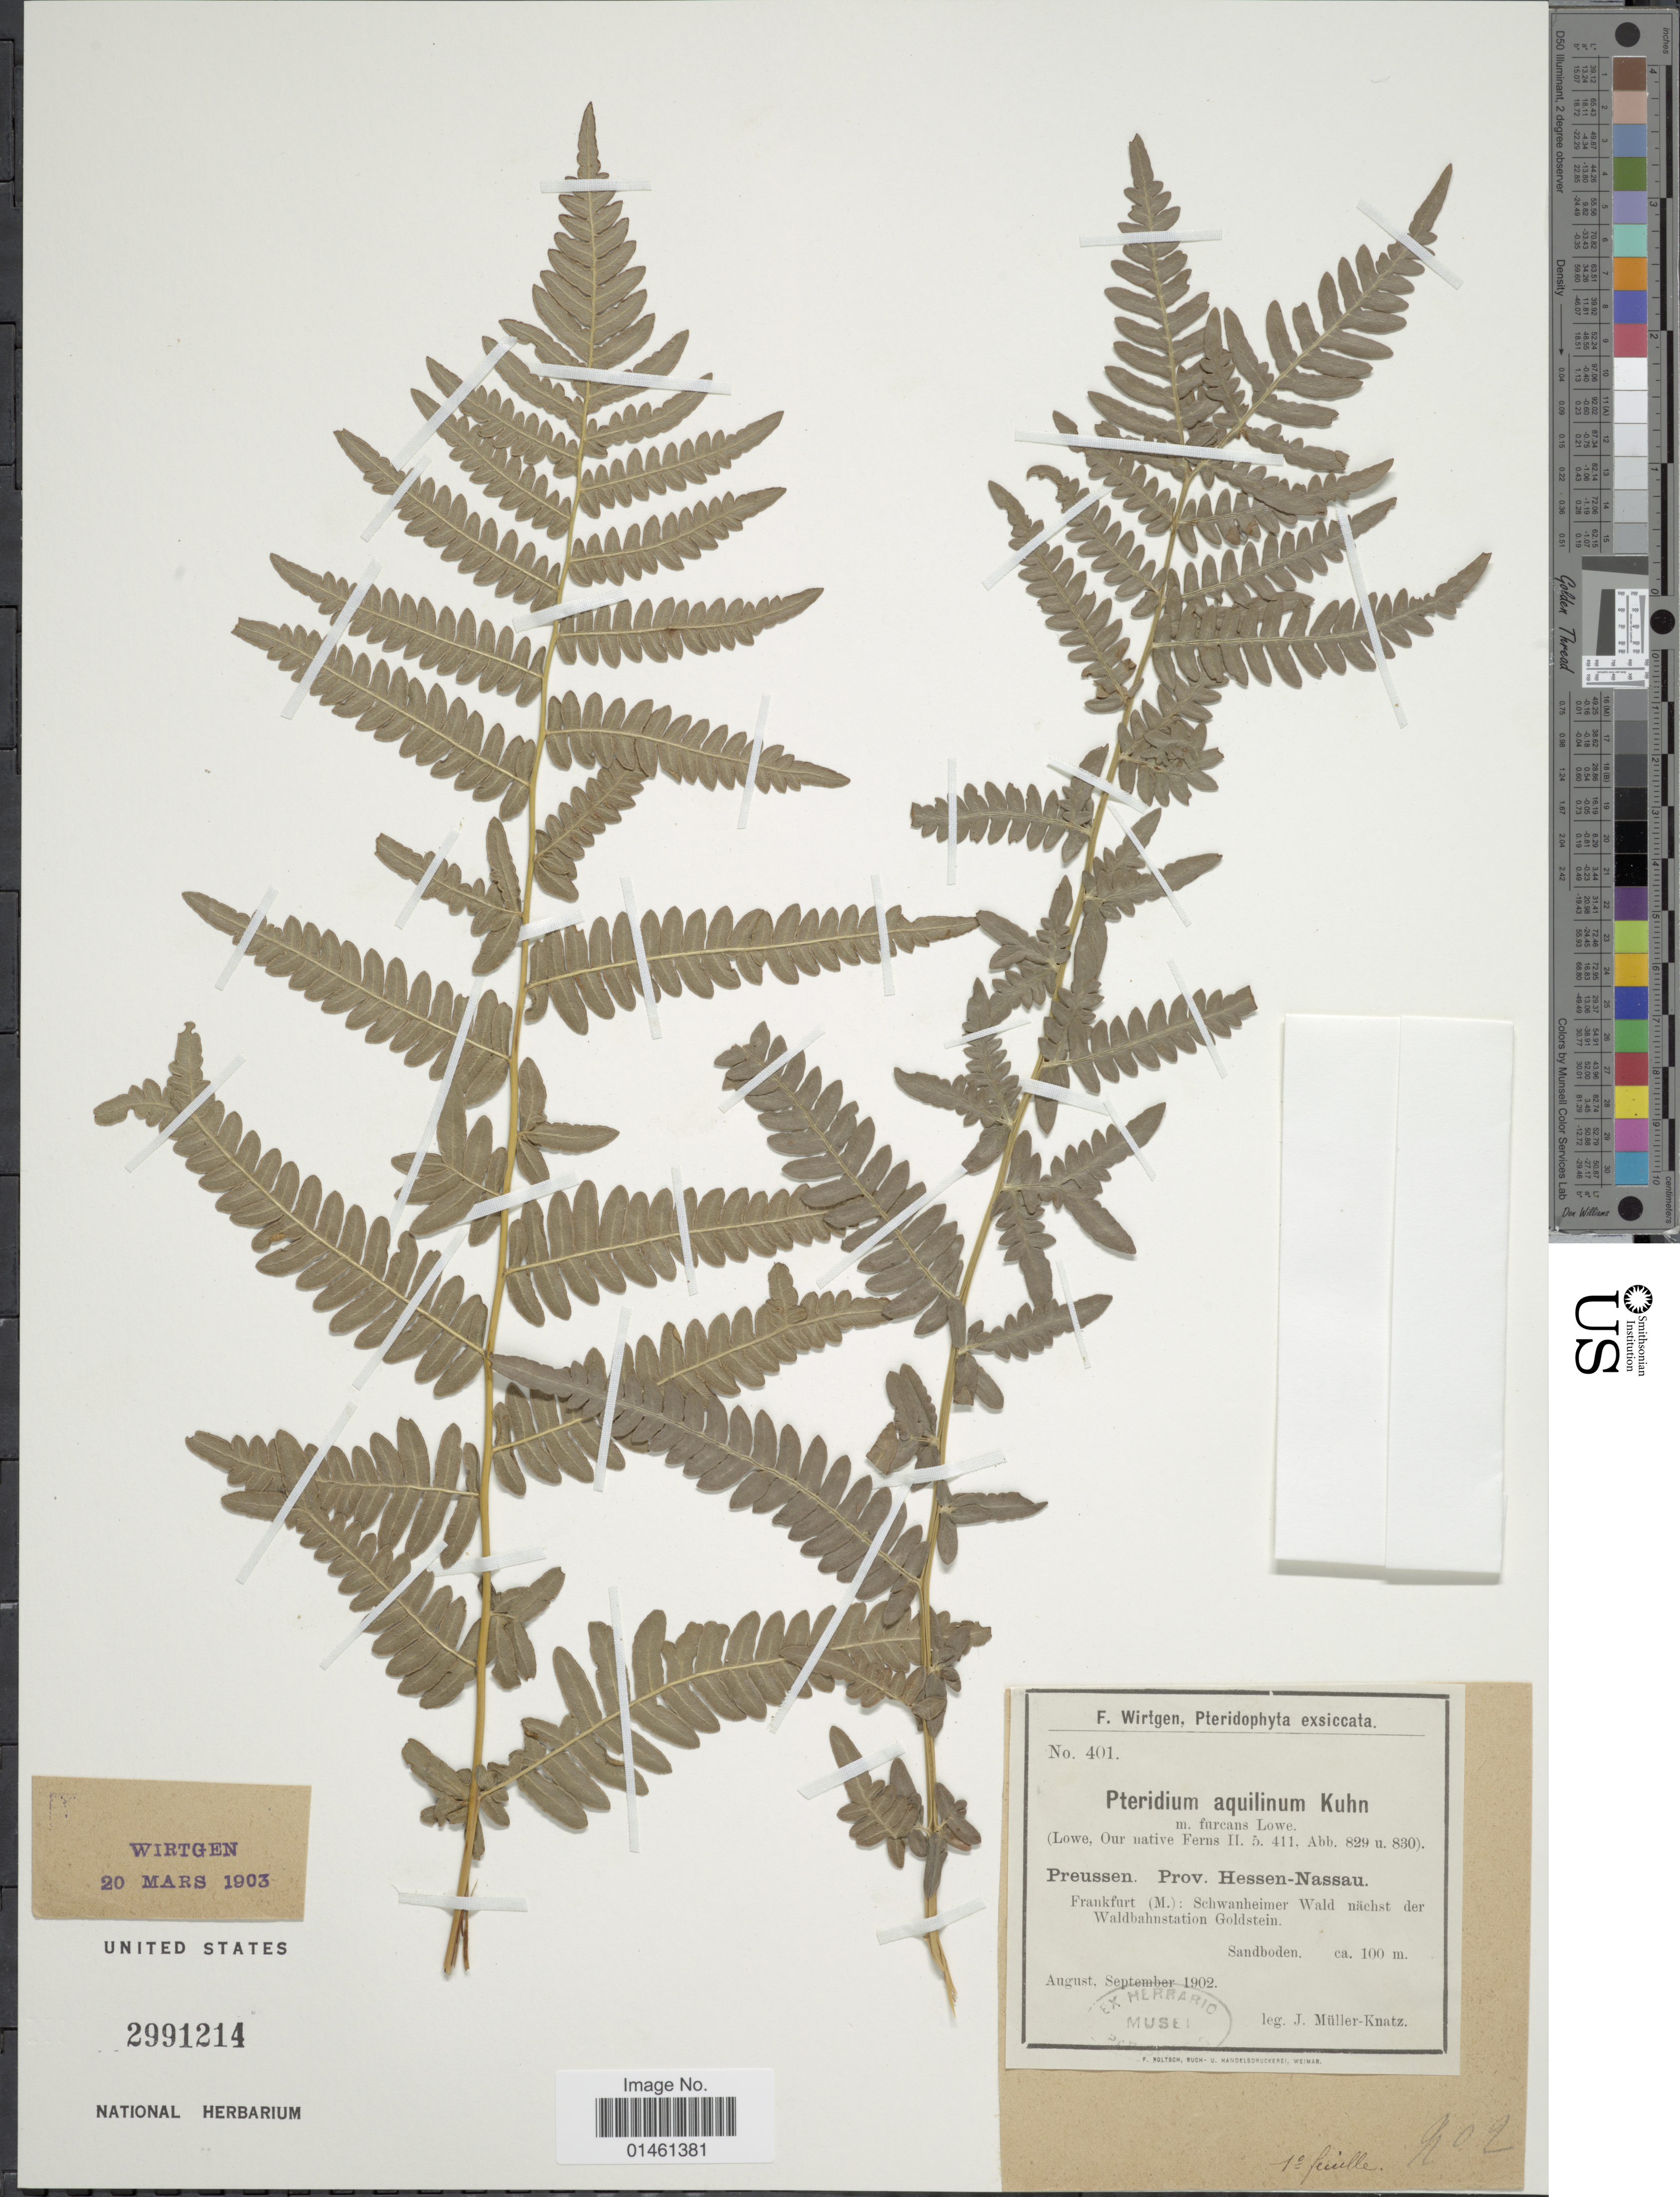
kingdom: Plantae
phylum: Tracheophyta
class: Polypodiopsida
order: Polypodiales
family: Dennstaedtiaceae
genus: Pteridium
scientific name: Pteridium aquilinum var. typicum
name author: R.M. Tryon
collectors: J. Müller-Knatz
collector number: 401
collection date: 1902-08/1902-09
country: Germany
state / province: Hesse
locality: Preussen, Prov. Hessen-Nassau, Frankfurt(M.): Schwanheimer Wald nachts der Waldbahnstation Goldstein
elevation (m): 100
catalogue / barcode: US 2991214